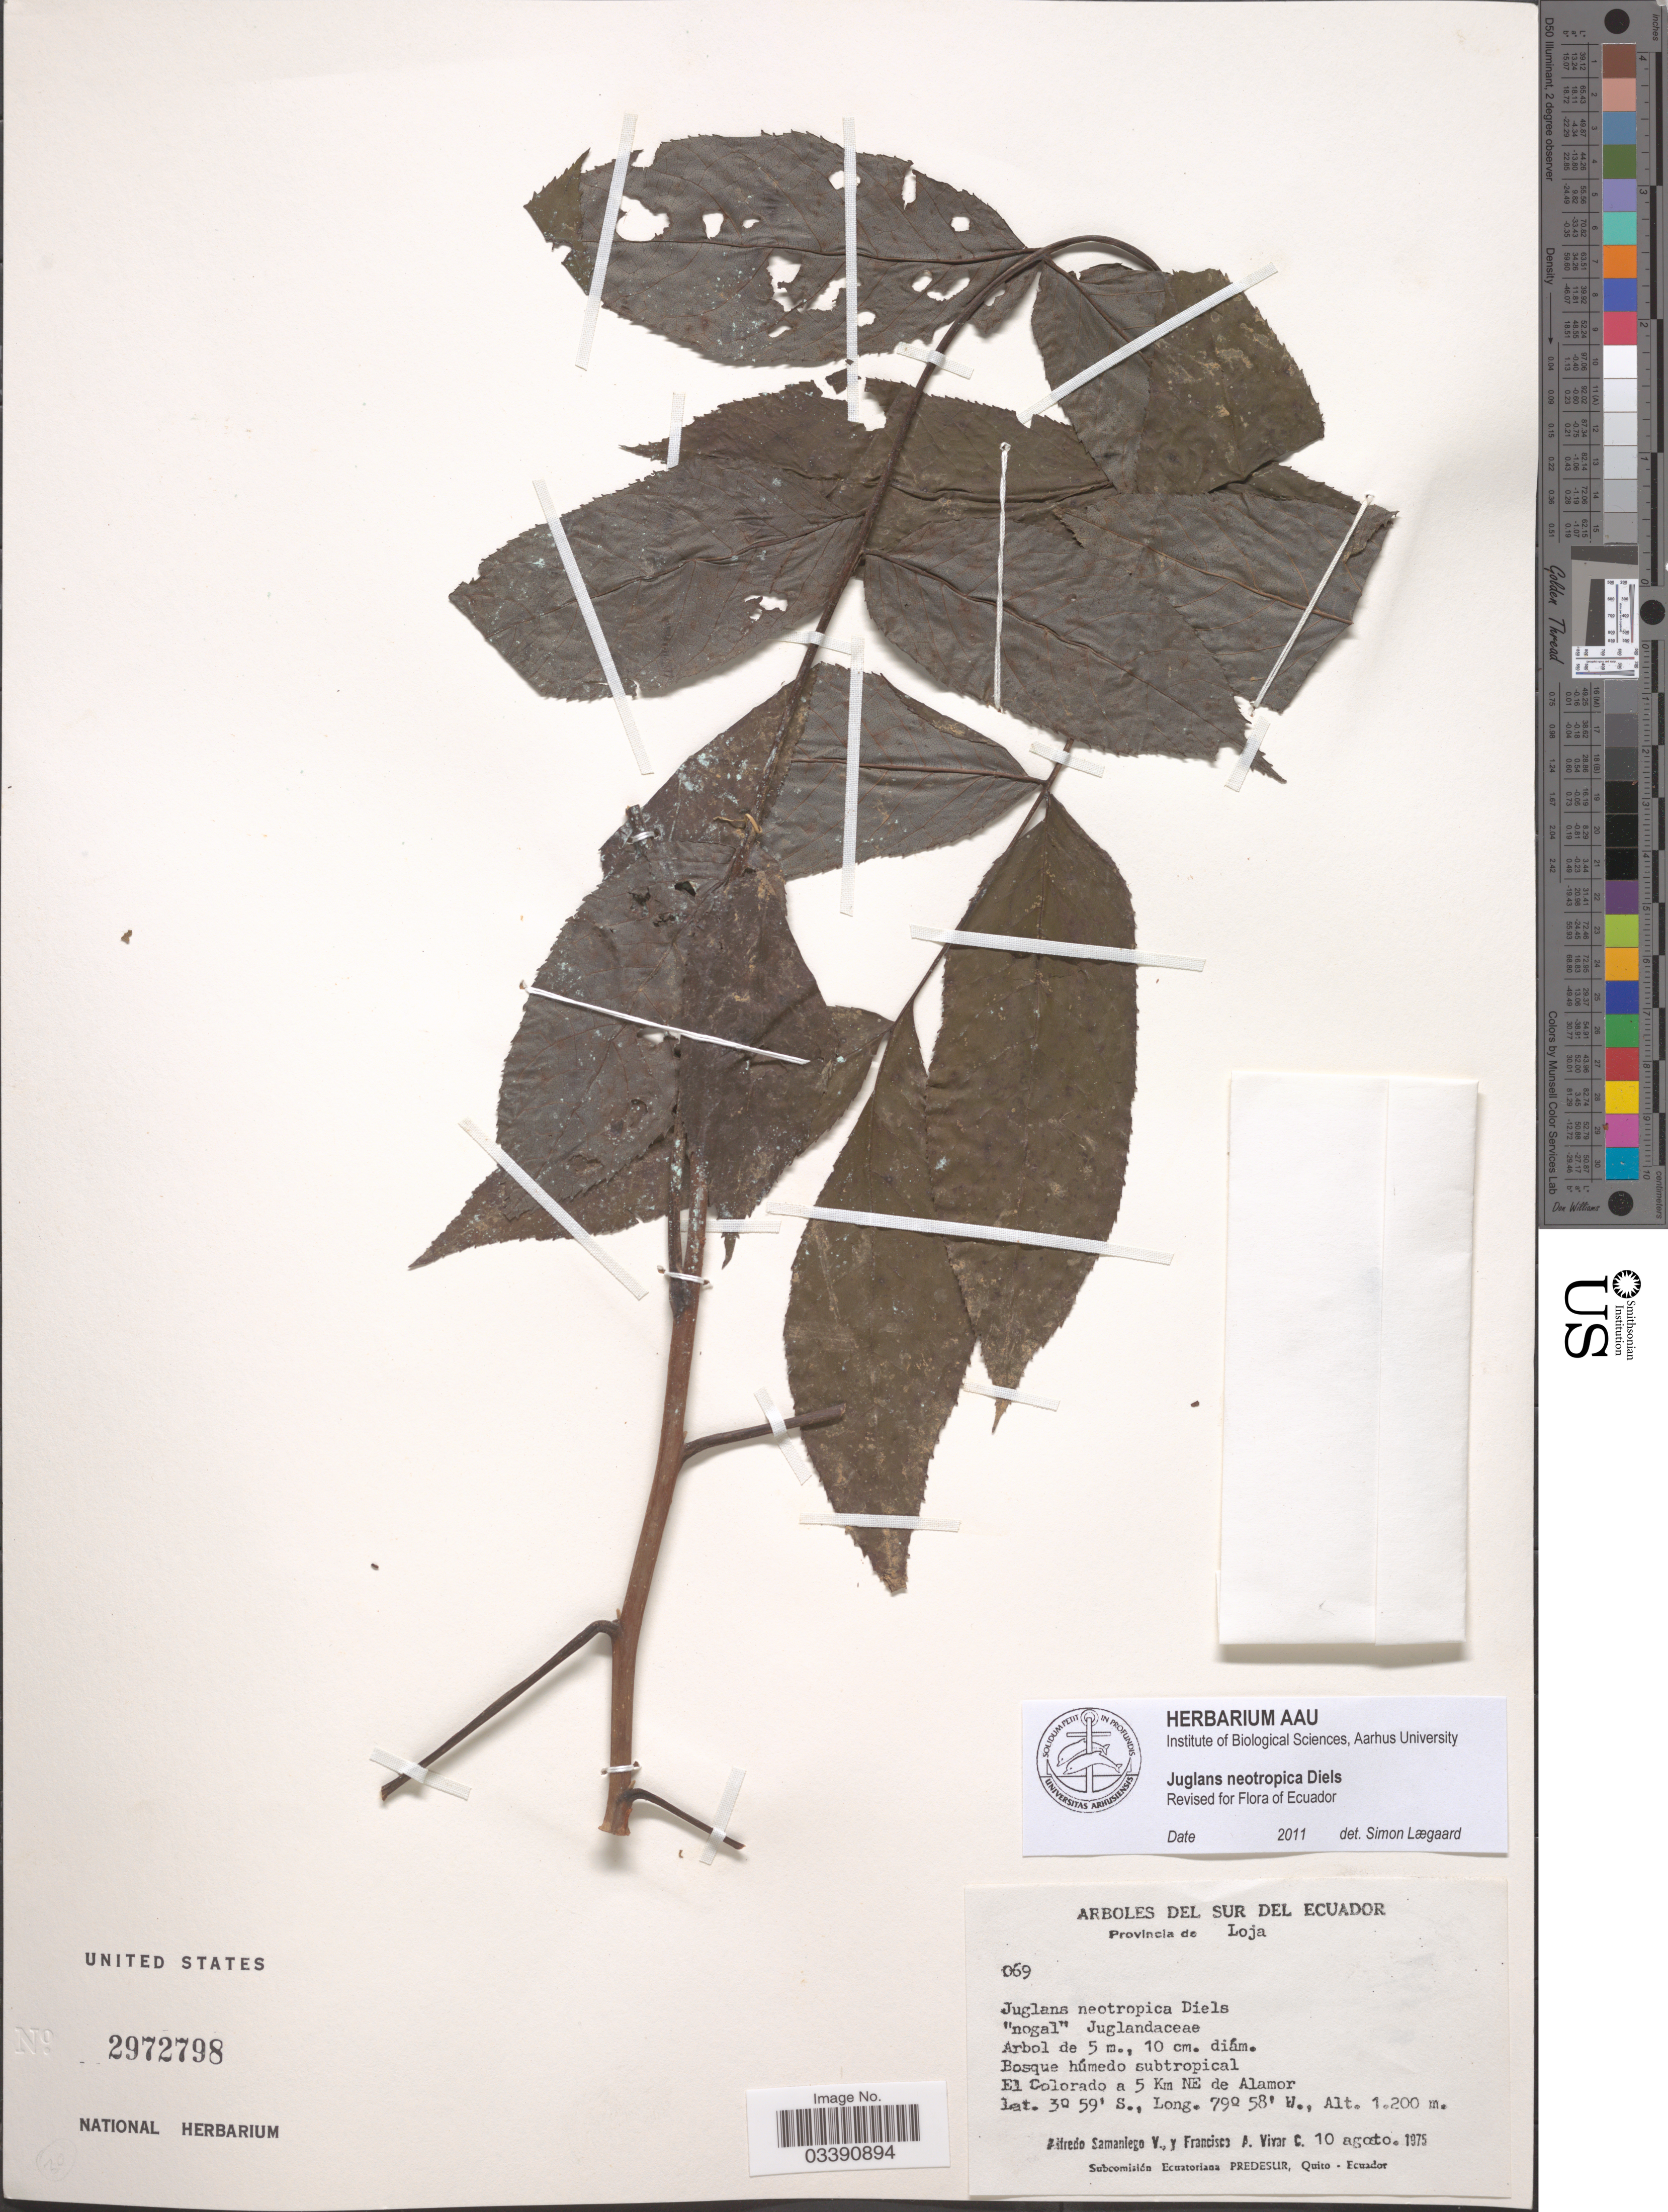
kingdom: Plantae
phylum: Tracheophyta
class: Magnoliopsida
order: Fagales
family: Juglandaceae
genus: Juglans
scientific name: Juglans neotropica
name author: Diels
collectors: A. Samaniego & F. A. Vivar C.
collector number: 069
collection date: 1975-08-10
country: Ecuador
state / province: Loja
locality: El Colorado a 5 Km NE de Alamor.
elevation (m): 1200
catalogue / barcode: US 2972798